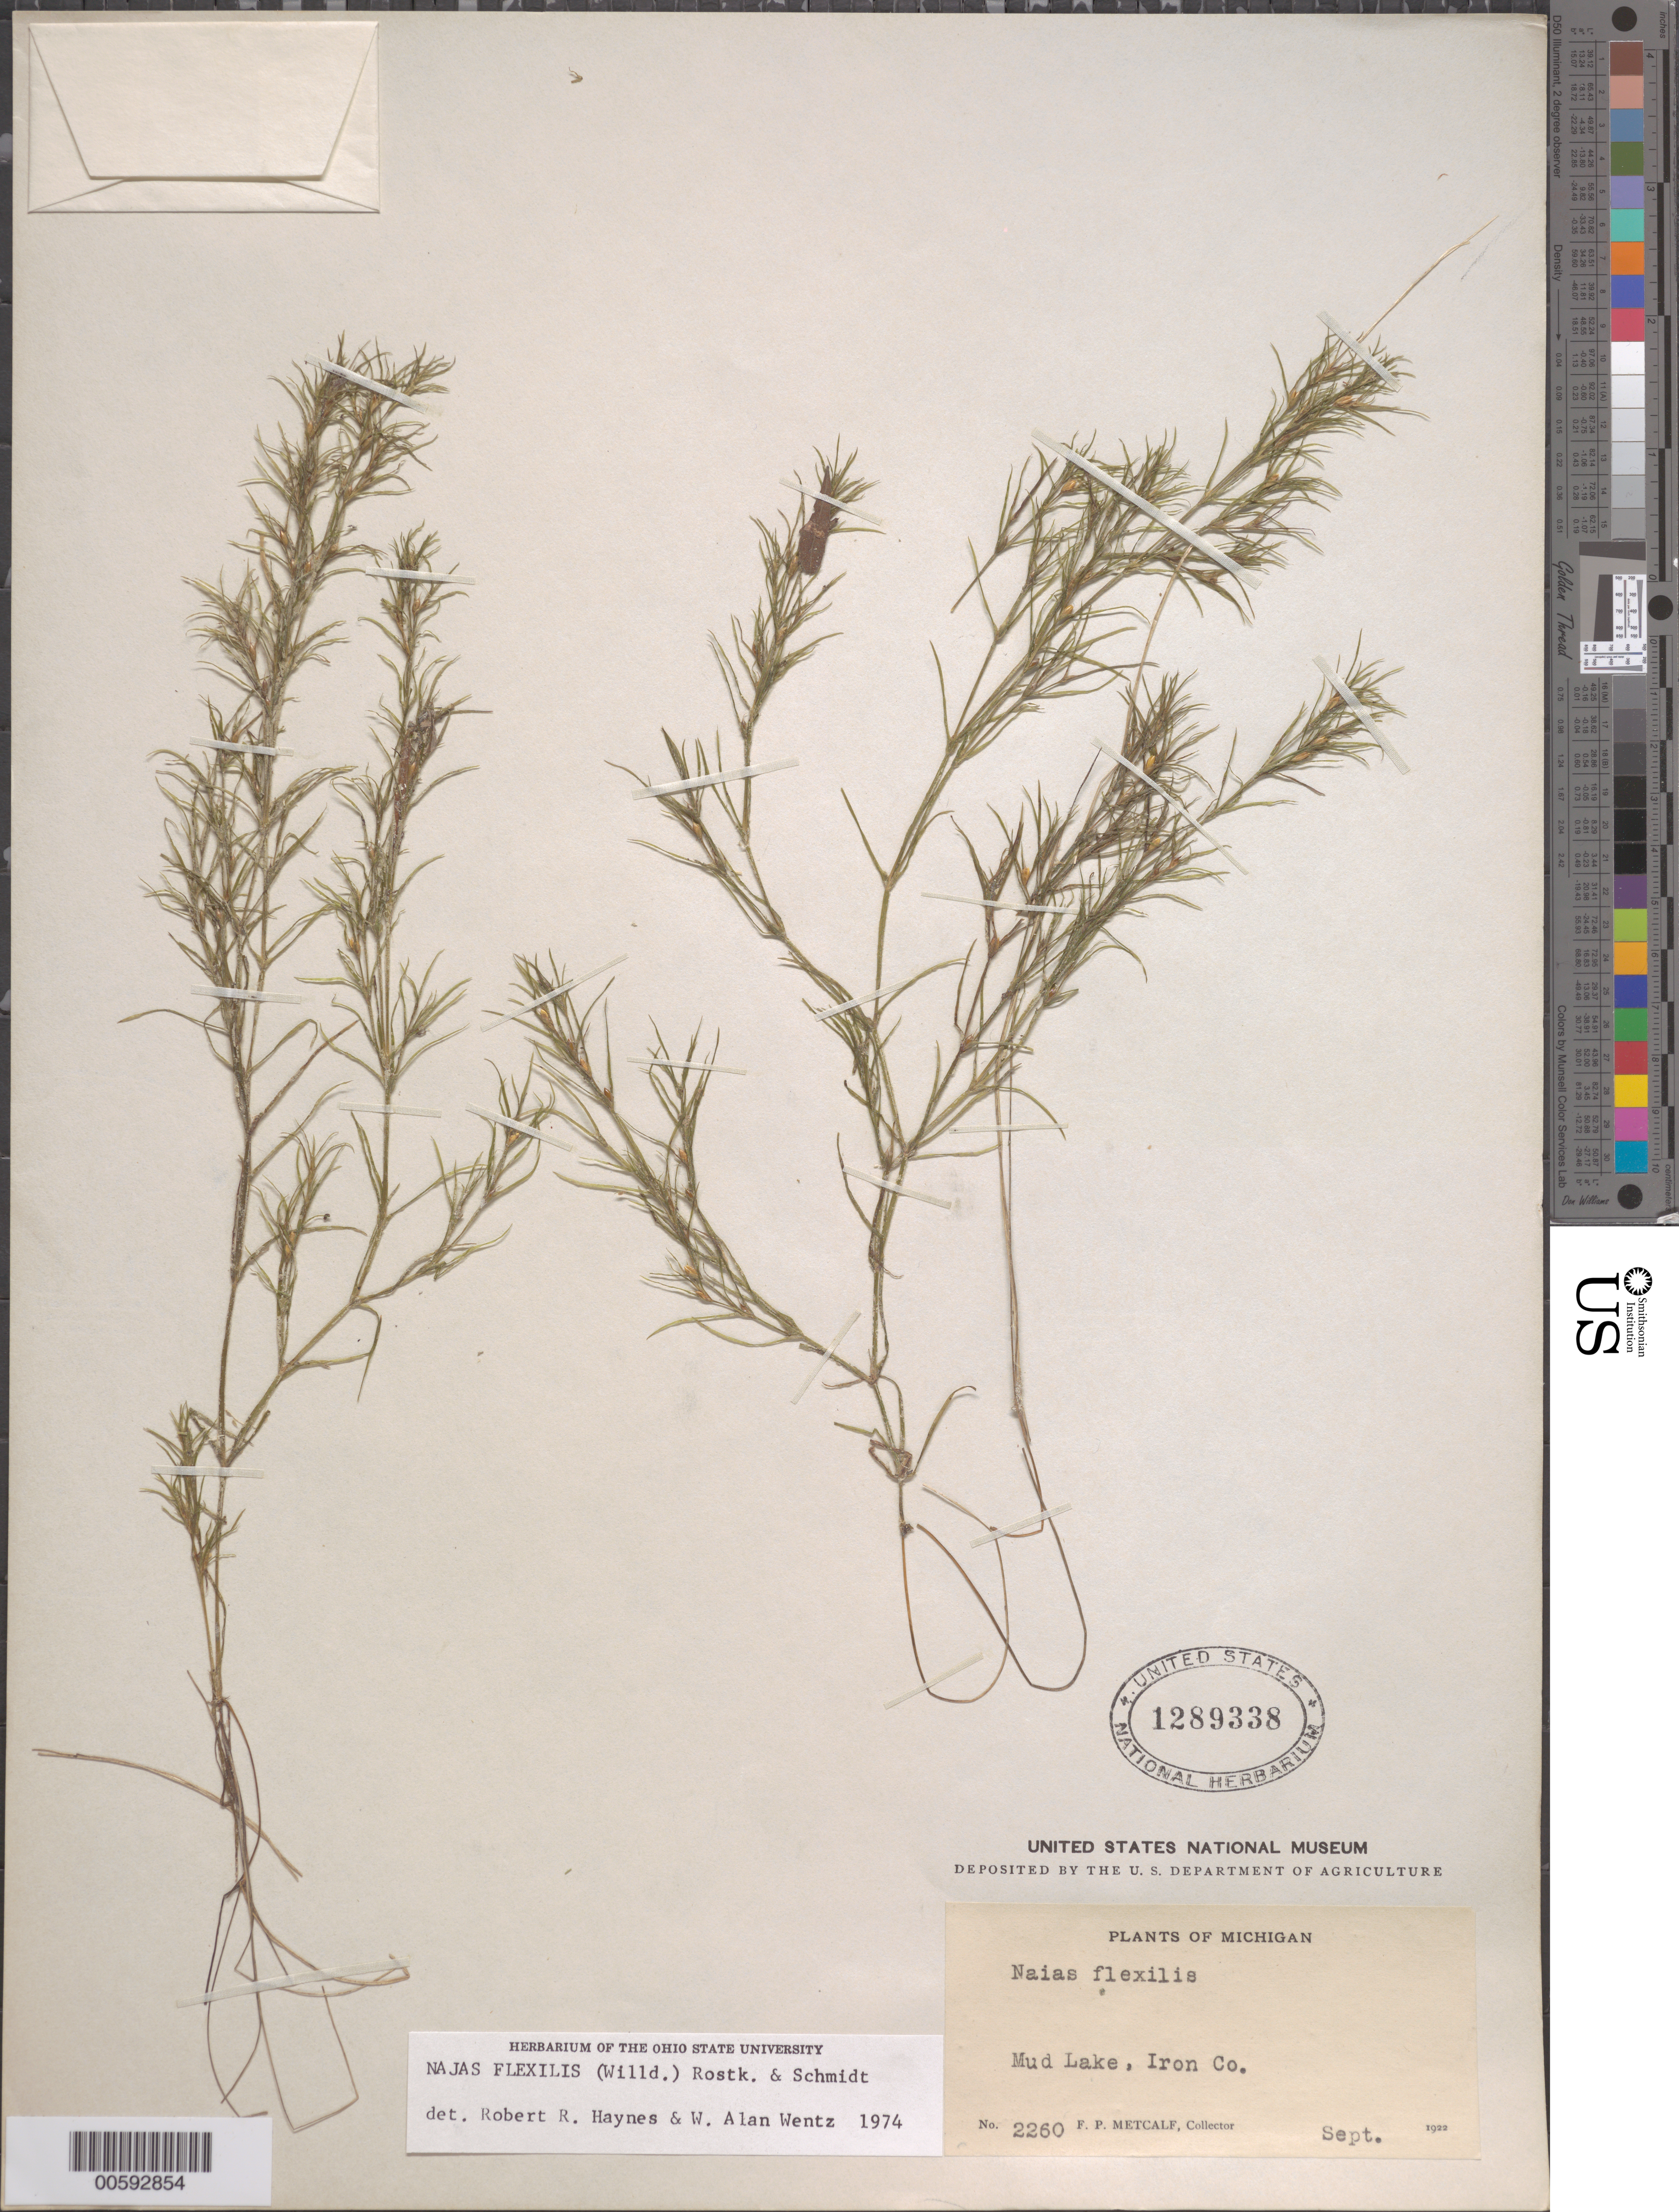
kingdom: Plantae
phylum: Tracheophyta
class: Liliopsida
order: Alismatales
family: Hydrocharitaceae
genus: Najas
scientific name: Najas flexilis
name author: (Willd.) Rostk. & Schmidt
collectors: F. P. Metcalf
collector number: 2260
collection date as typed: Sep 1922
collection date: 1922-09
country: United States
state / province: Michigan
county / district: Iron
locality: Mud Lake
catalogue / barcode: US 1289338